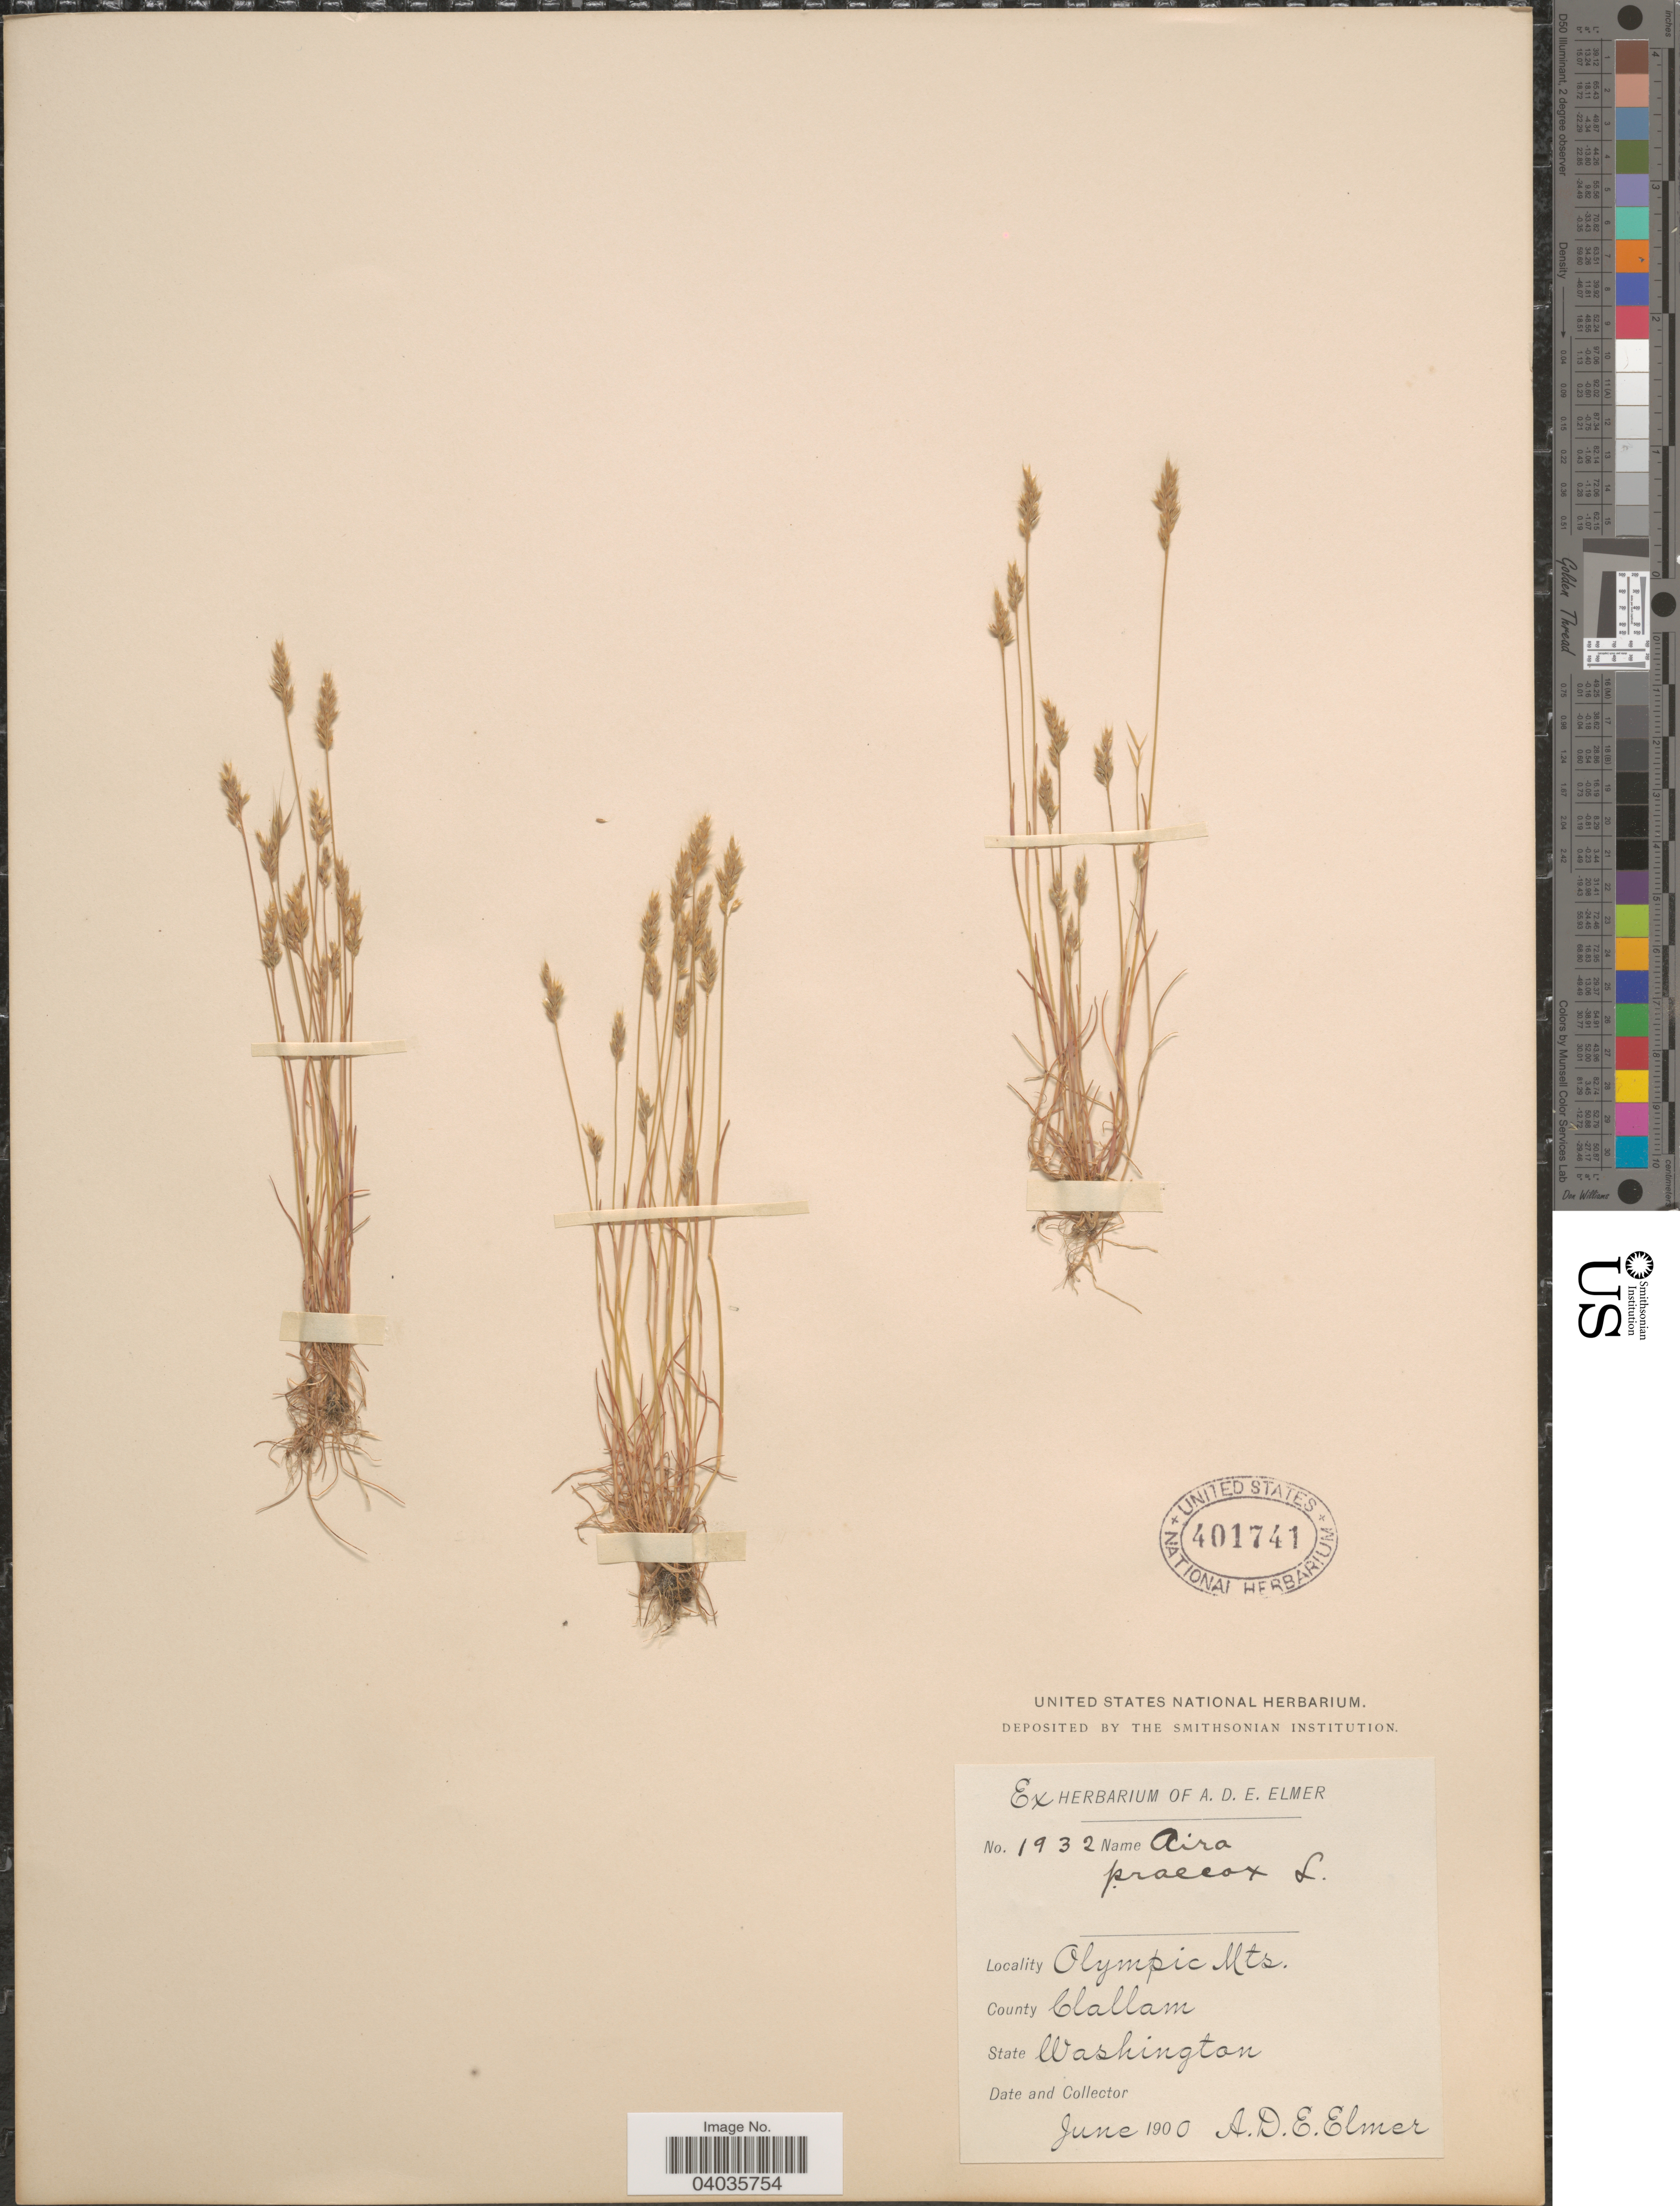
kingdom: Plantae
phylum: Tracheophyta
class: Liliopsida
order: Poales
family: Poaceae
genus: Aira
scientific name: Aira praecox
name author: L.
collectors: A. D. E. Elmer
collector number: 1932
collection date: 1900-06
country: United States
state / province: Washington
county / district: Clallam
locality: Olympic Mts. County Clallam.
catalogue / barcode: US 401741